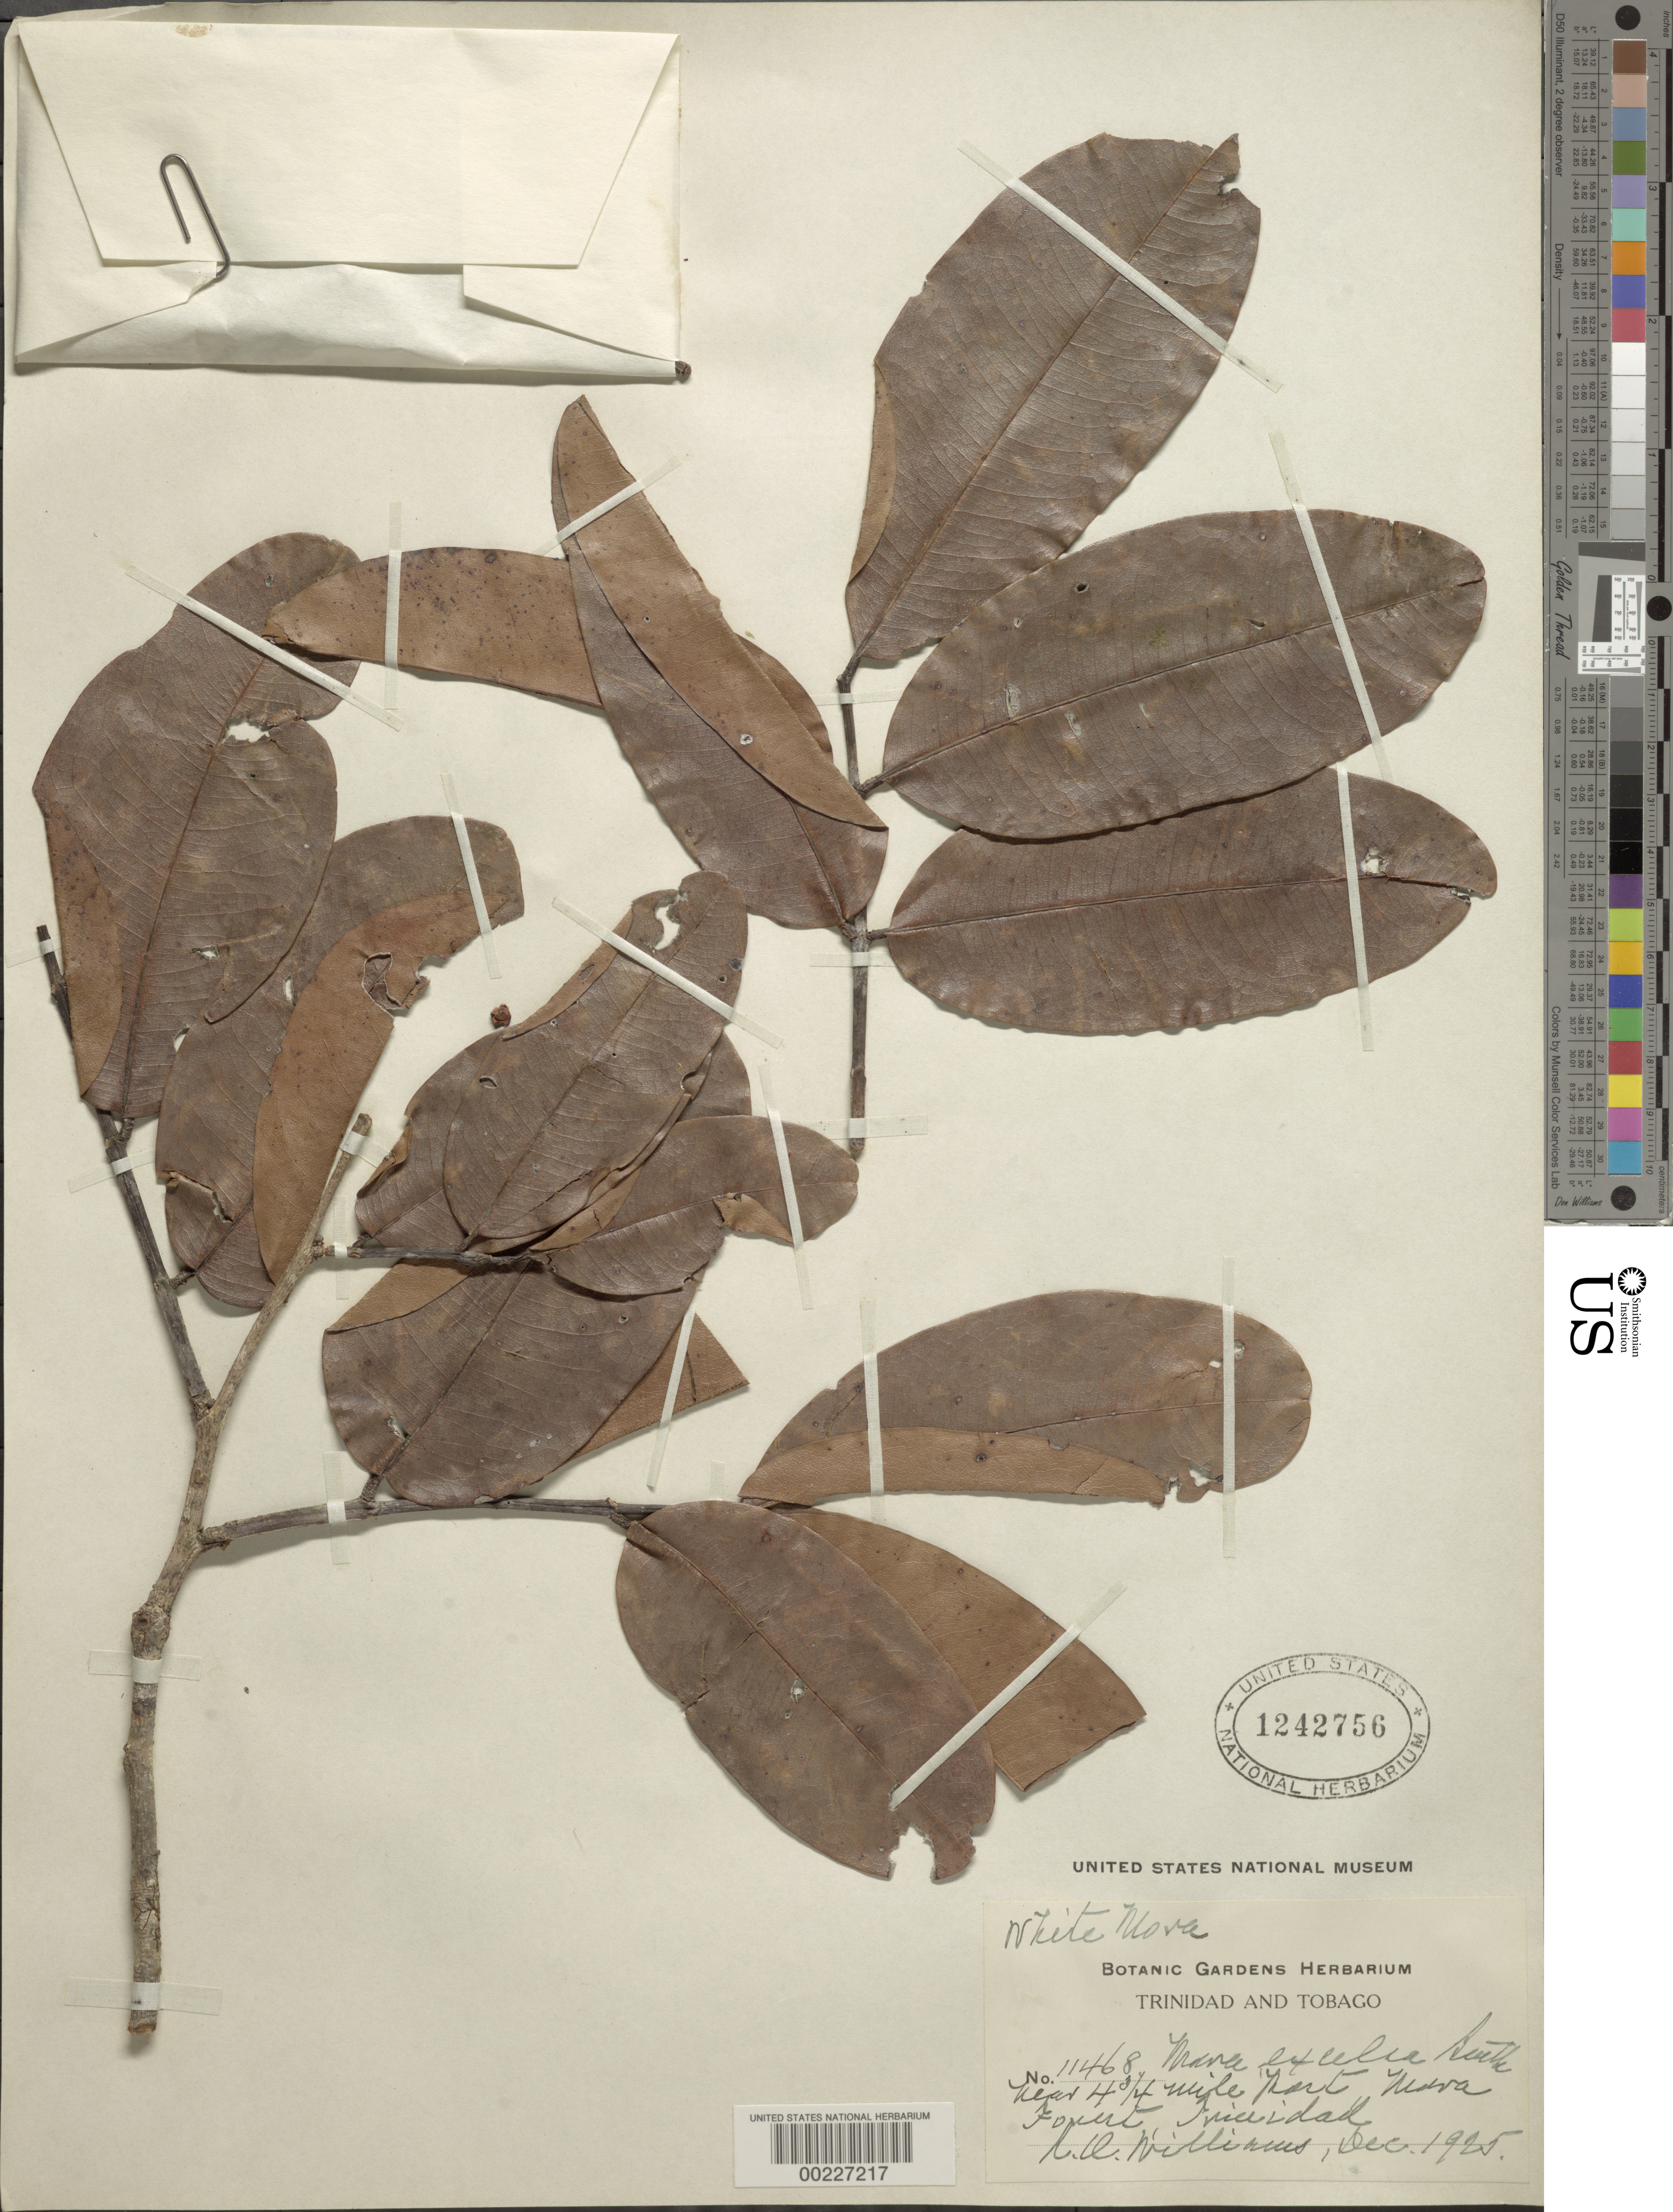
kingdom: Plantae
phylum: Tracheophyta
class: Magnoliopsida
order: Fabales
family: Fabaceae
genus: Mora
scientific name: Mora excelsa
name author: Benth.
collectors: R. O. Williams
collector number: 11468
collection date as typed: Dec 1925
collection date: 1925-12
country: Trinidad and Tobago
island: Trinidad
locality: Near 4 3/4 mile post, mora forest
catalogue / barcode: US 1242756